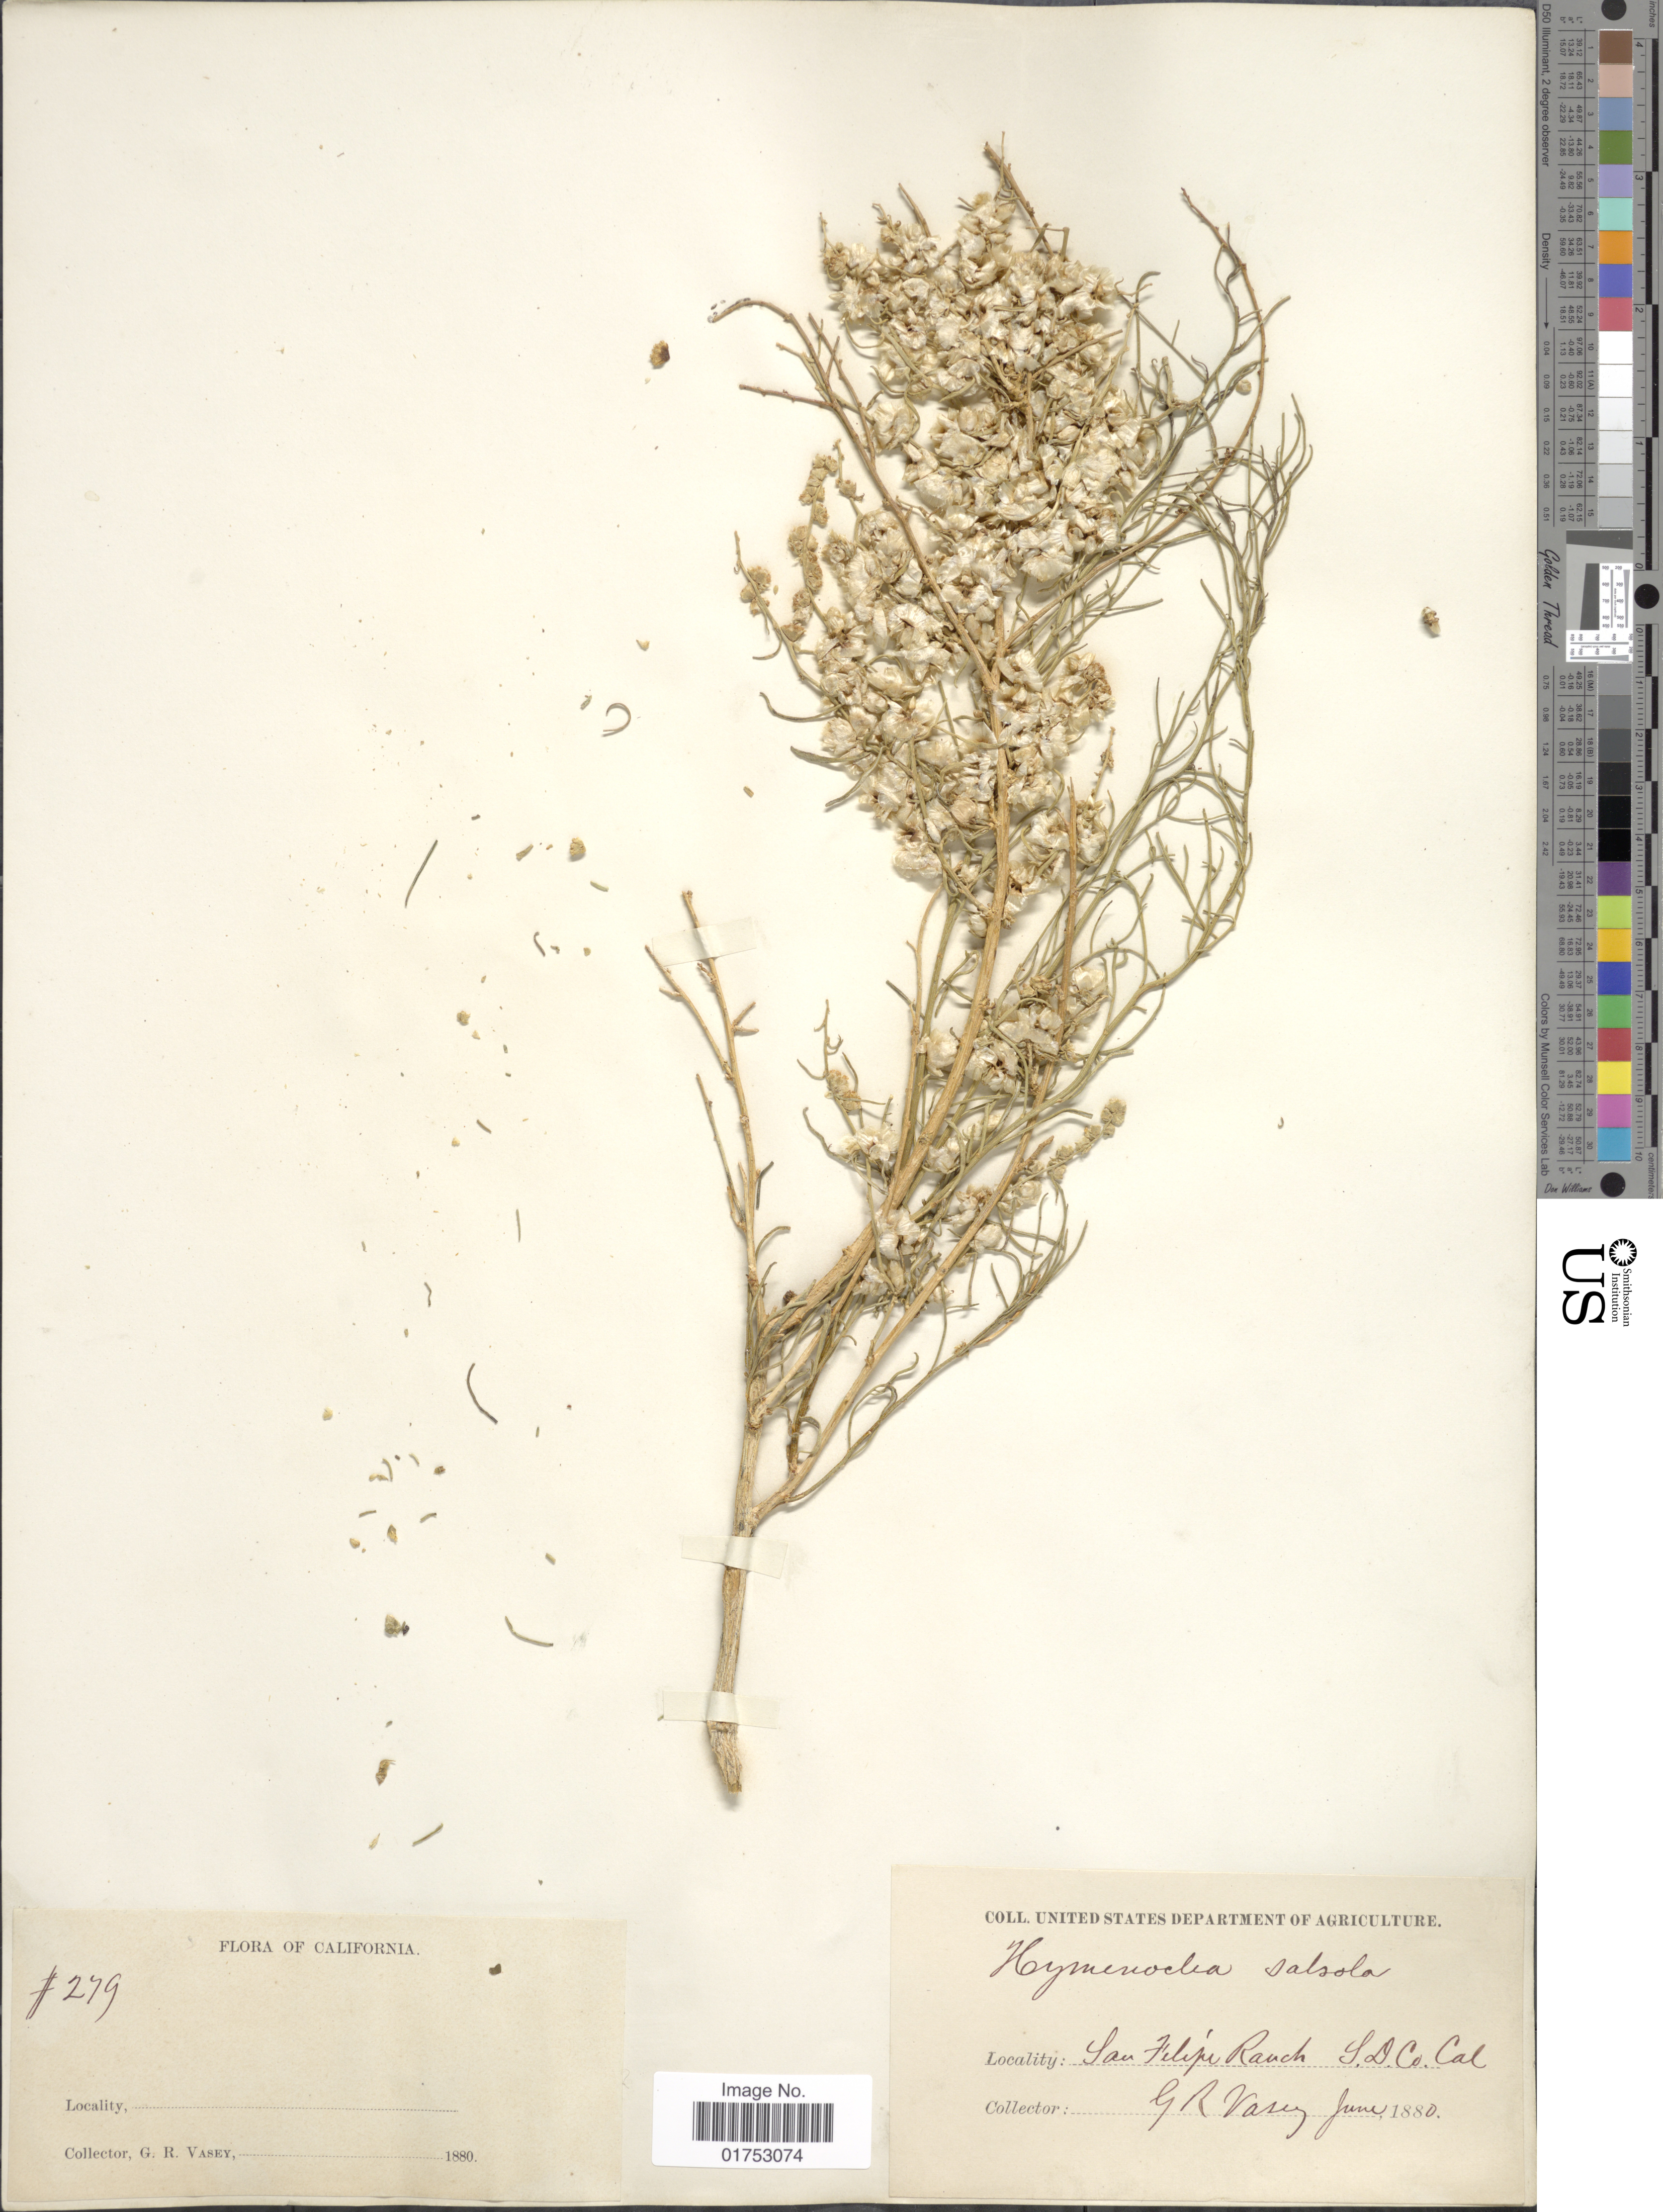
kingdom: Plantae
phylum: Tracheophyta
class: Magnoliopsida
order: Asterales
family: Asteraceae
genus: Hymenoclea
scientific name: Hymenoclea salsola var. fasciculata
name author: (A. Nelson) K.M. Peterson & W.W.Payne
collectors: G. R. Vasey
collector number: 279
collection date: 1880-06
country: United States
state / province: California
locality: San Felipe Ranch, S. D. Co., Cal.